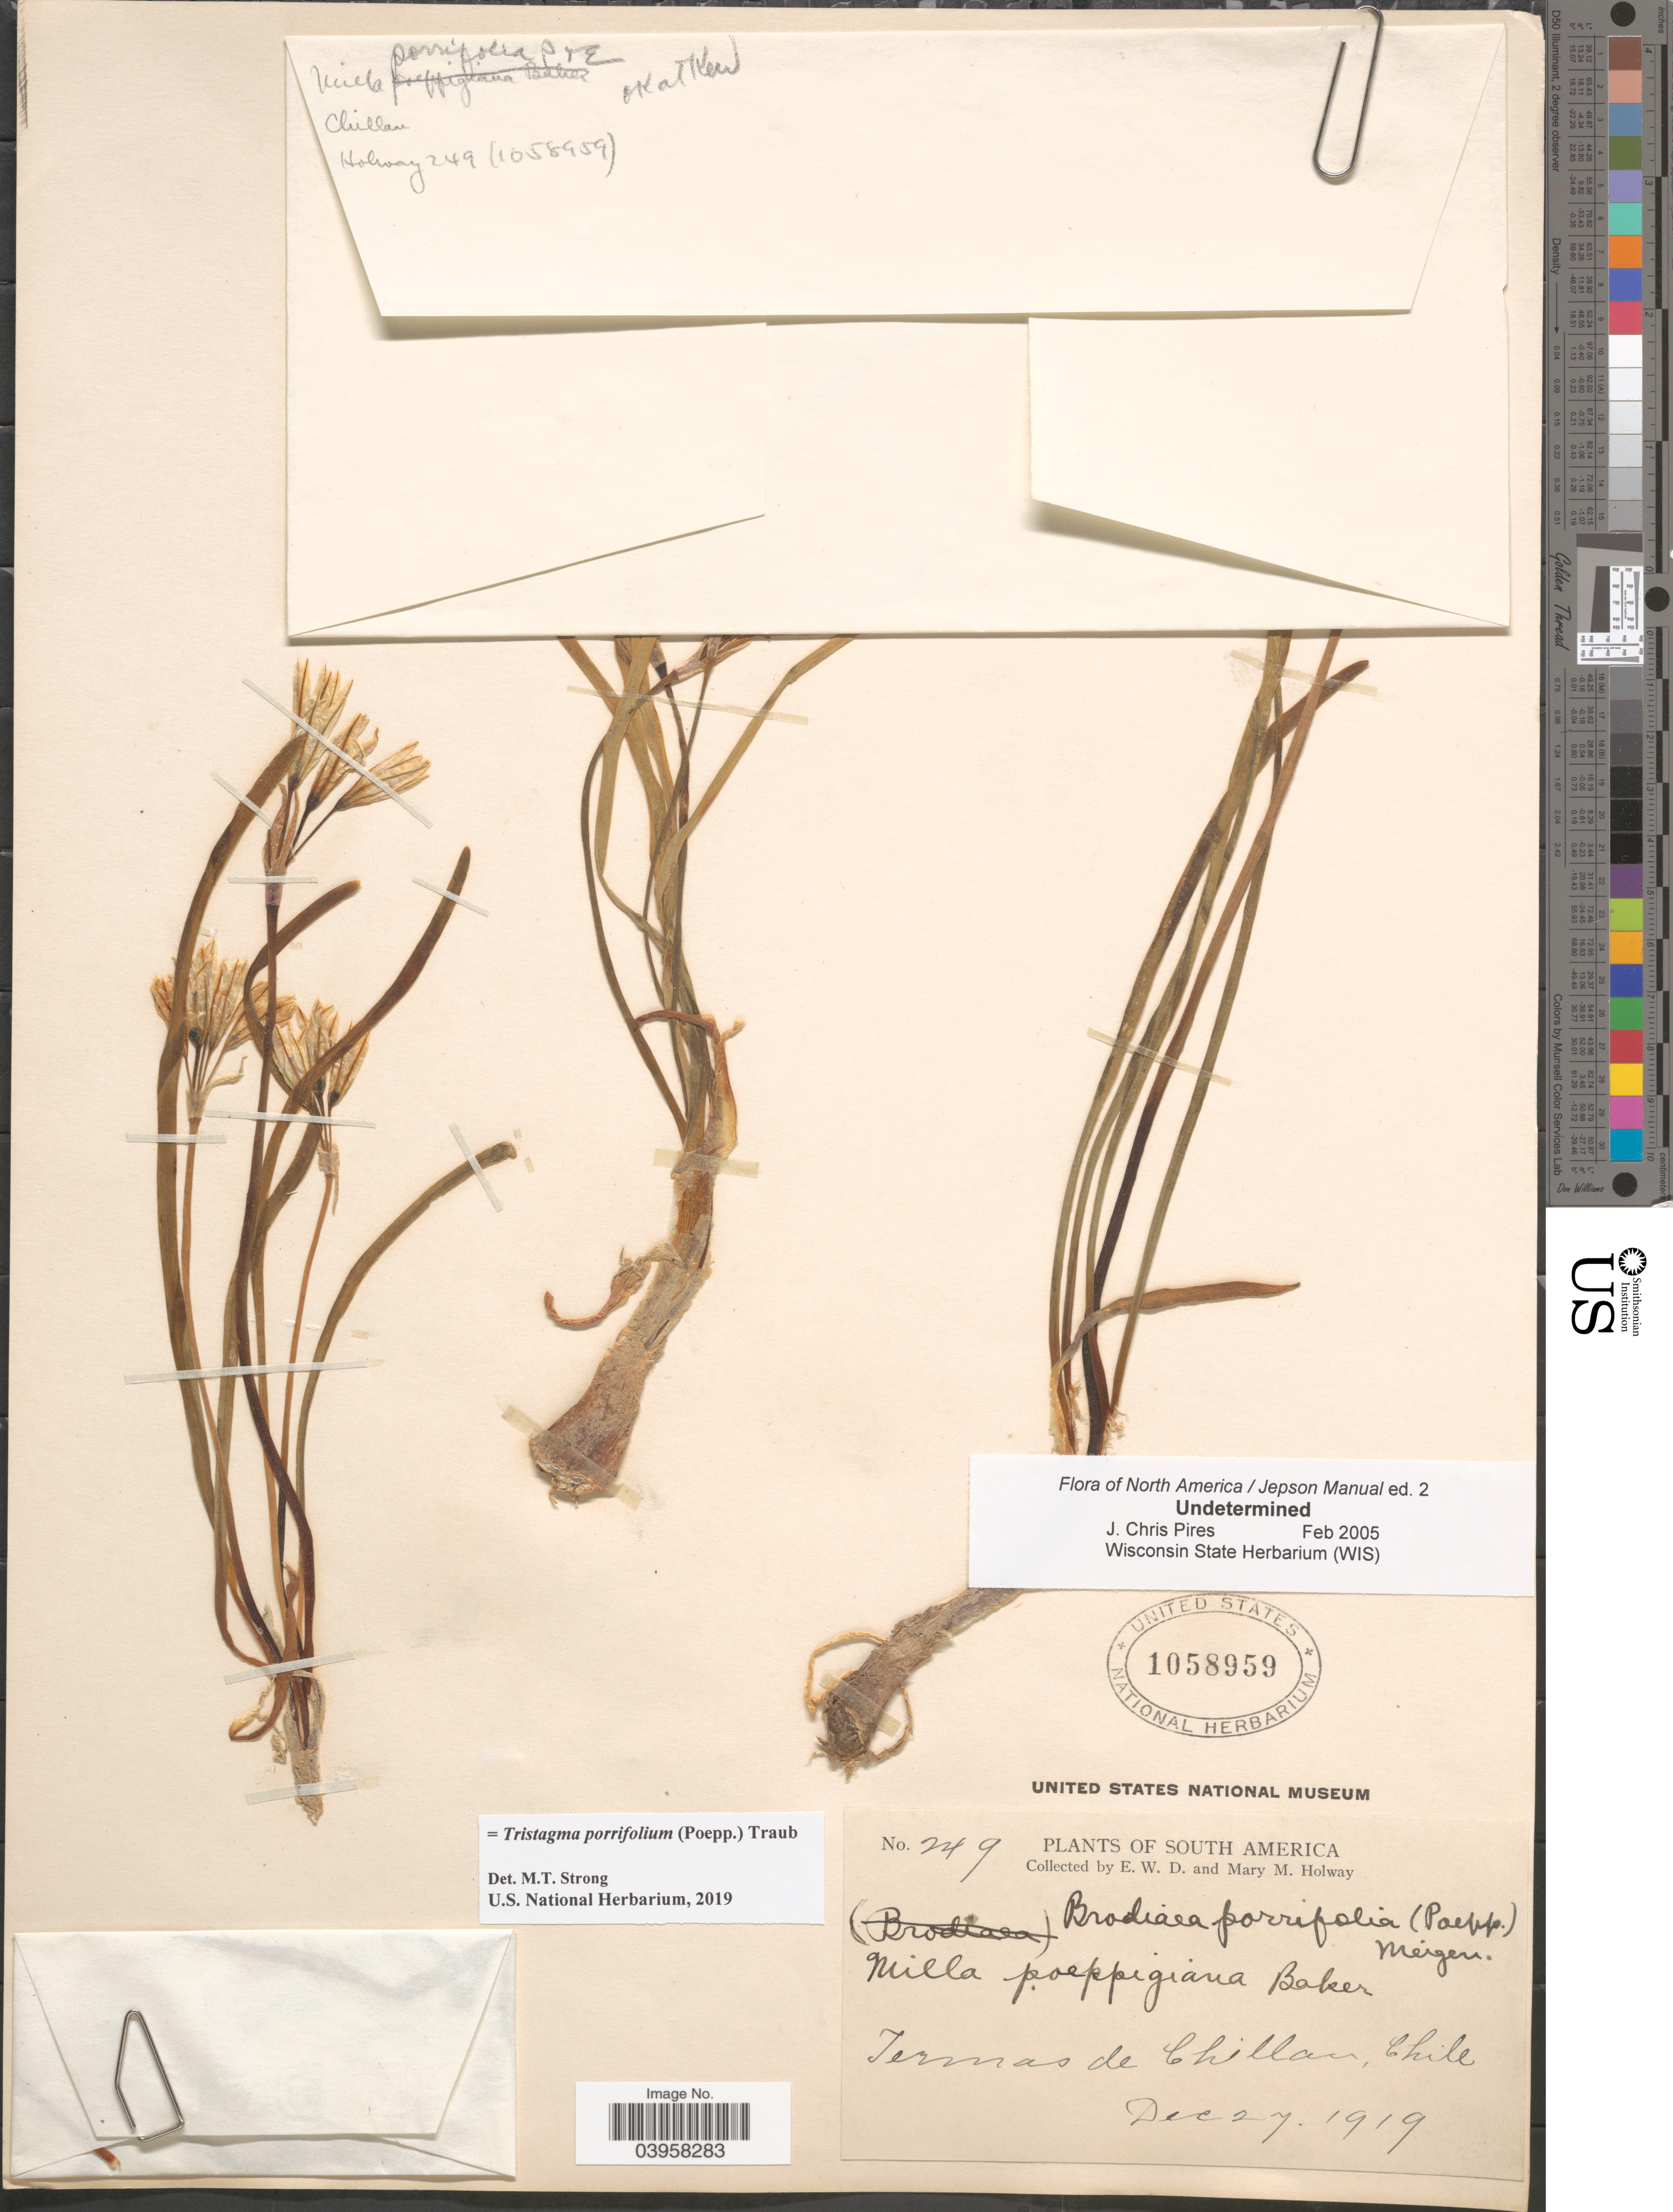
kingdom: Plantae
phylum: Tracheophyta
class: Liliopsida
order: Asparagales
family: Amaryllidaceae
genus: Tristagma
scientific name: Tristagma porrifolium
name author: (Poepp.) Traub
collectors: E. W. D. Holway & M. M. Holway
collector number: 249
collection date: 1919-12-27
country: Chile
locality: Termas de Chillan.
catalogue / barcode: US 1058959